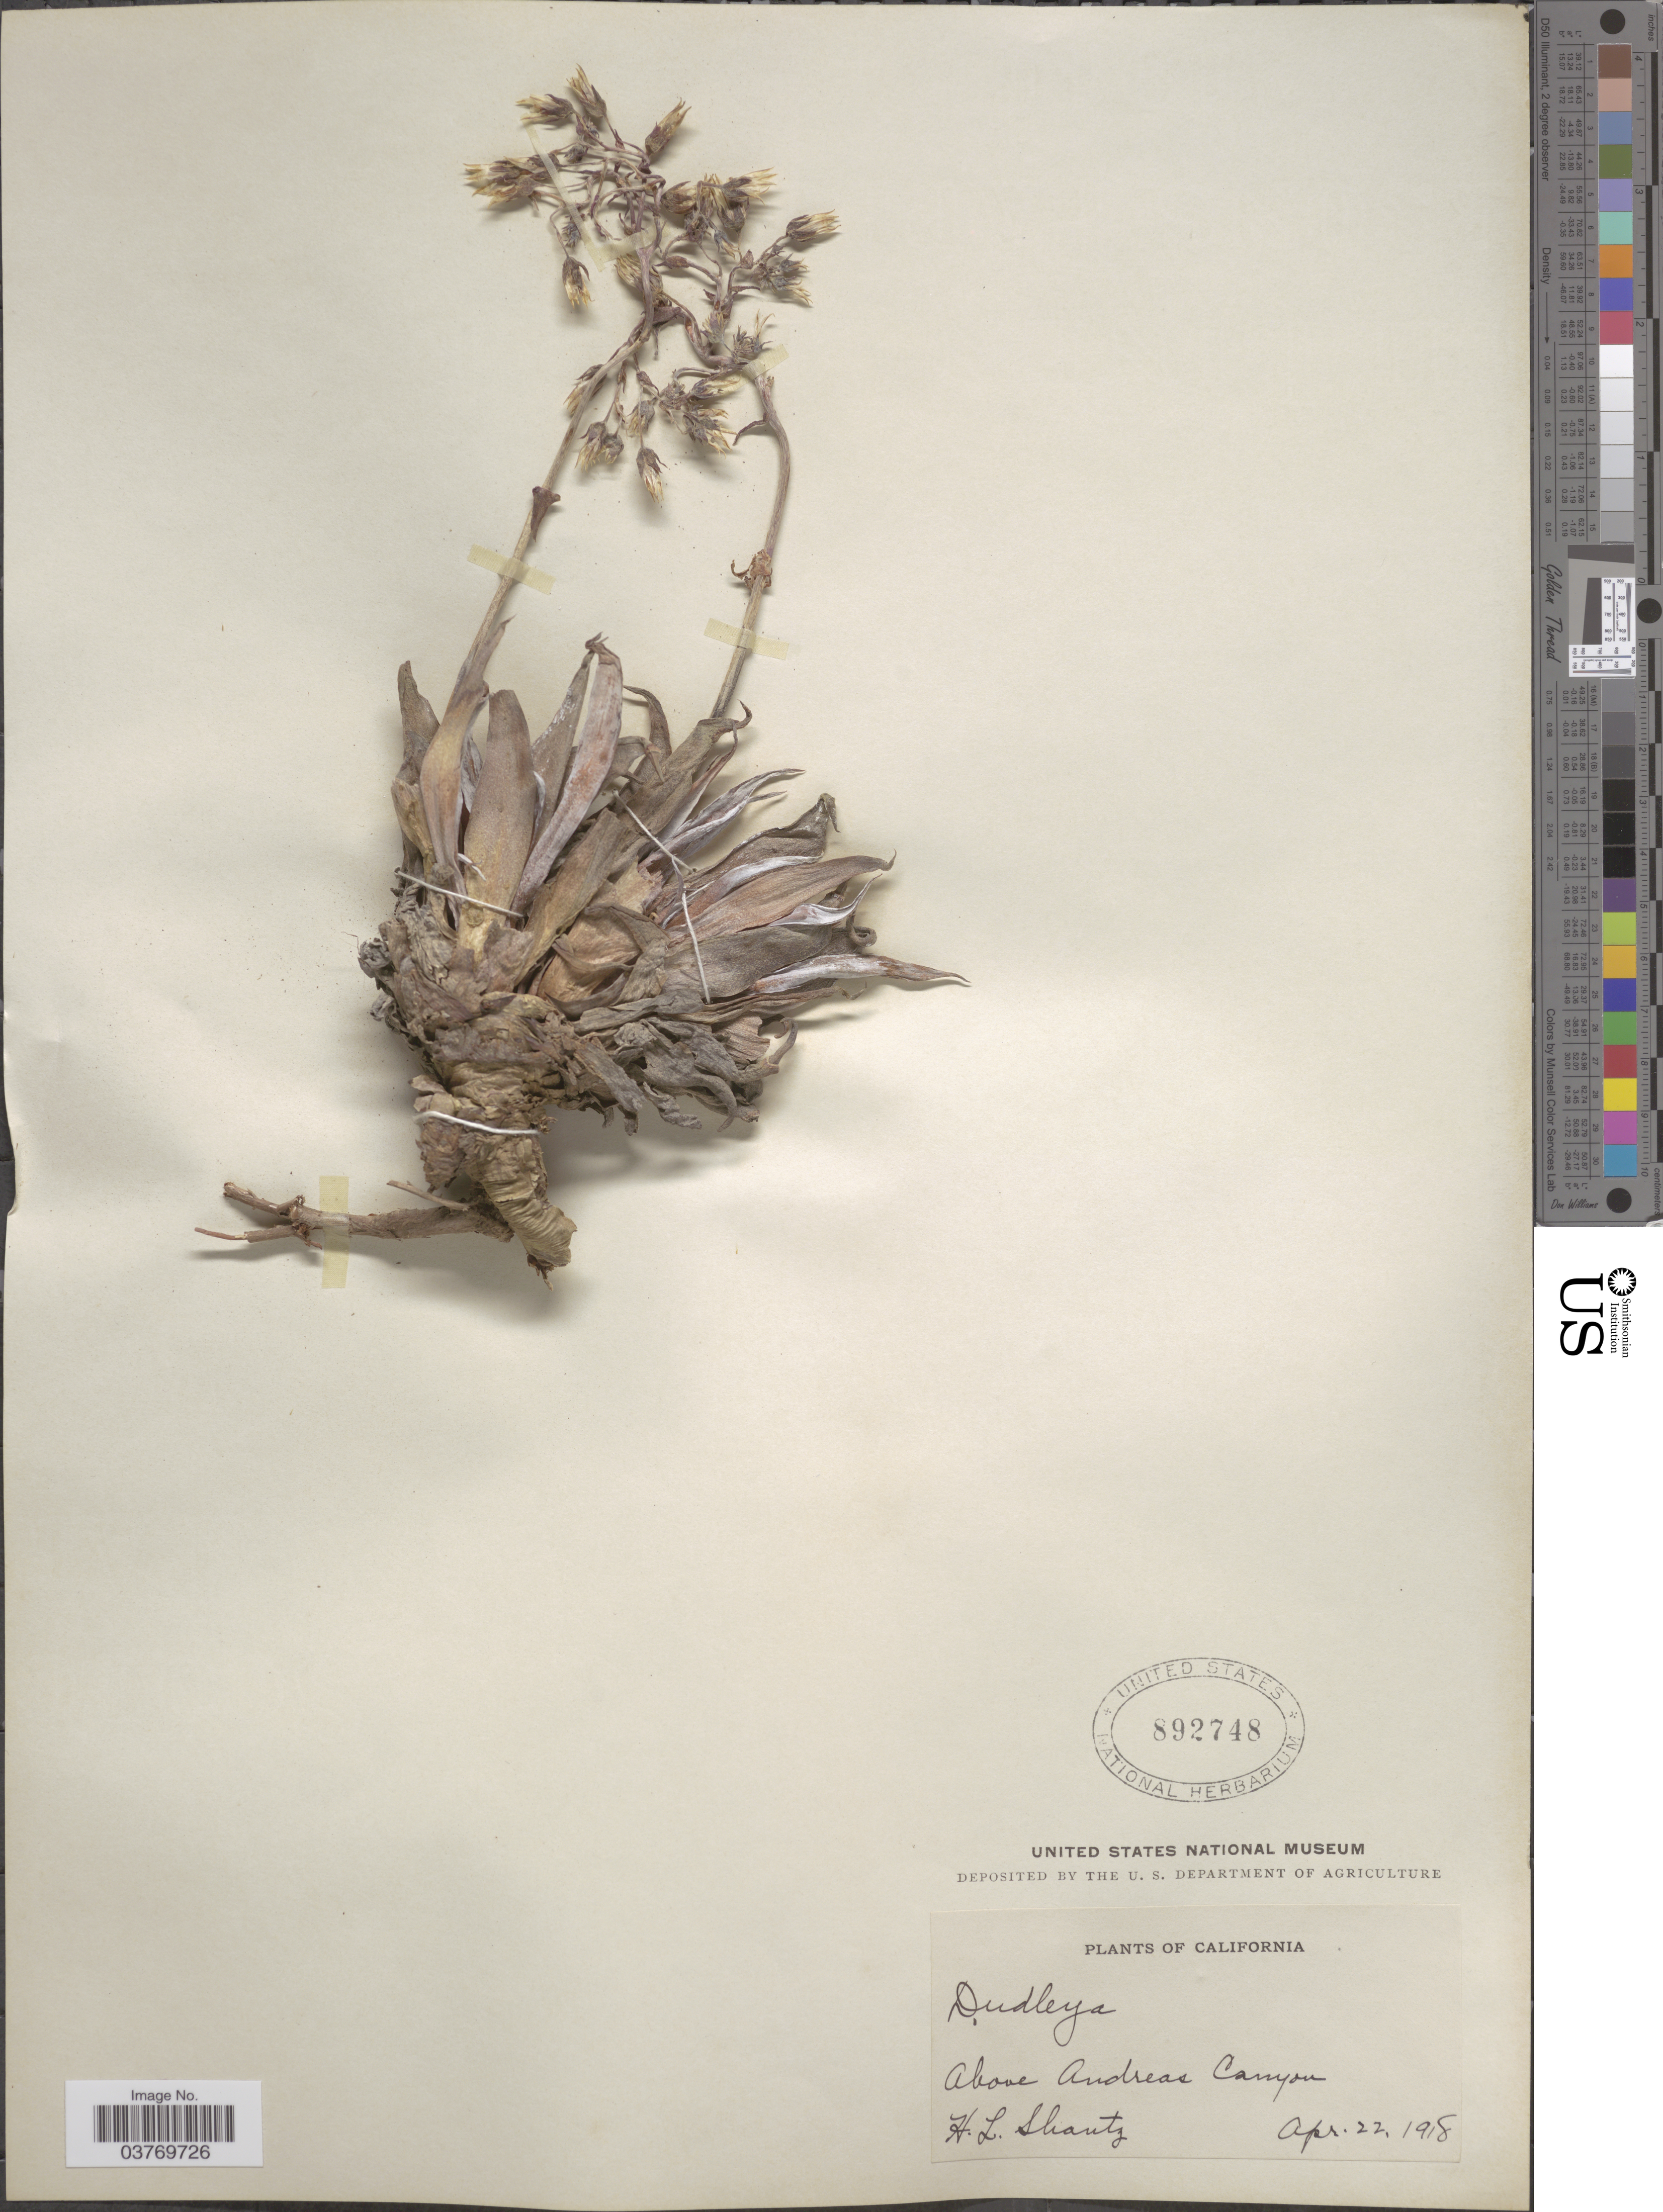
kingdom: Plantae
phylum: Tracheophyta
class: Magnoliopsida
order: Saxifragales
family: Crassulaceae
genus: Dudleya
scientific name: Dudleya grandiflora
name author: Rose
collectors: H. Shantz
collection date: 1918-04-22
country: United States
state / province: California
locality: Above Andreas Canyon.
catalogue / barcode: US 892748